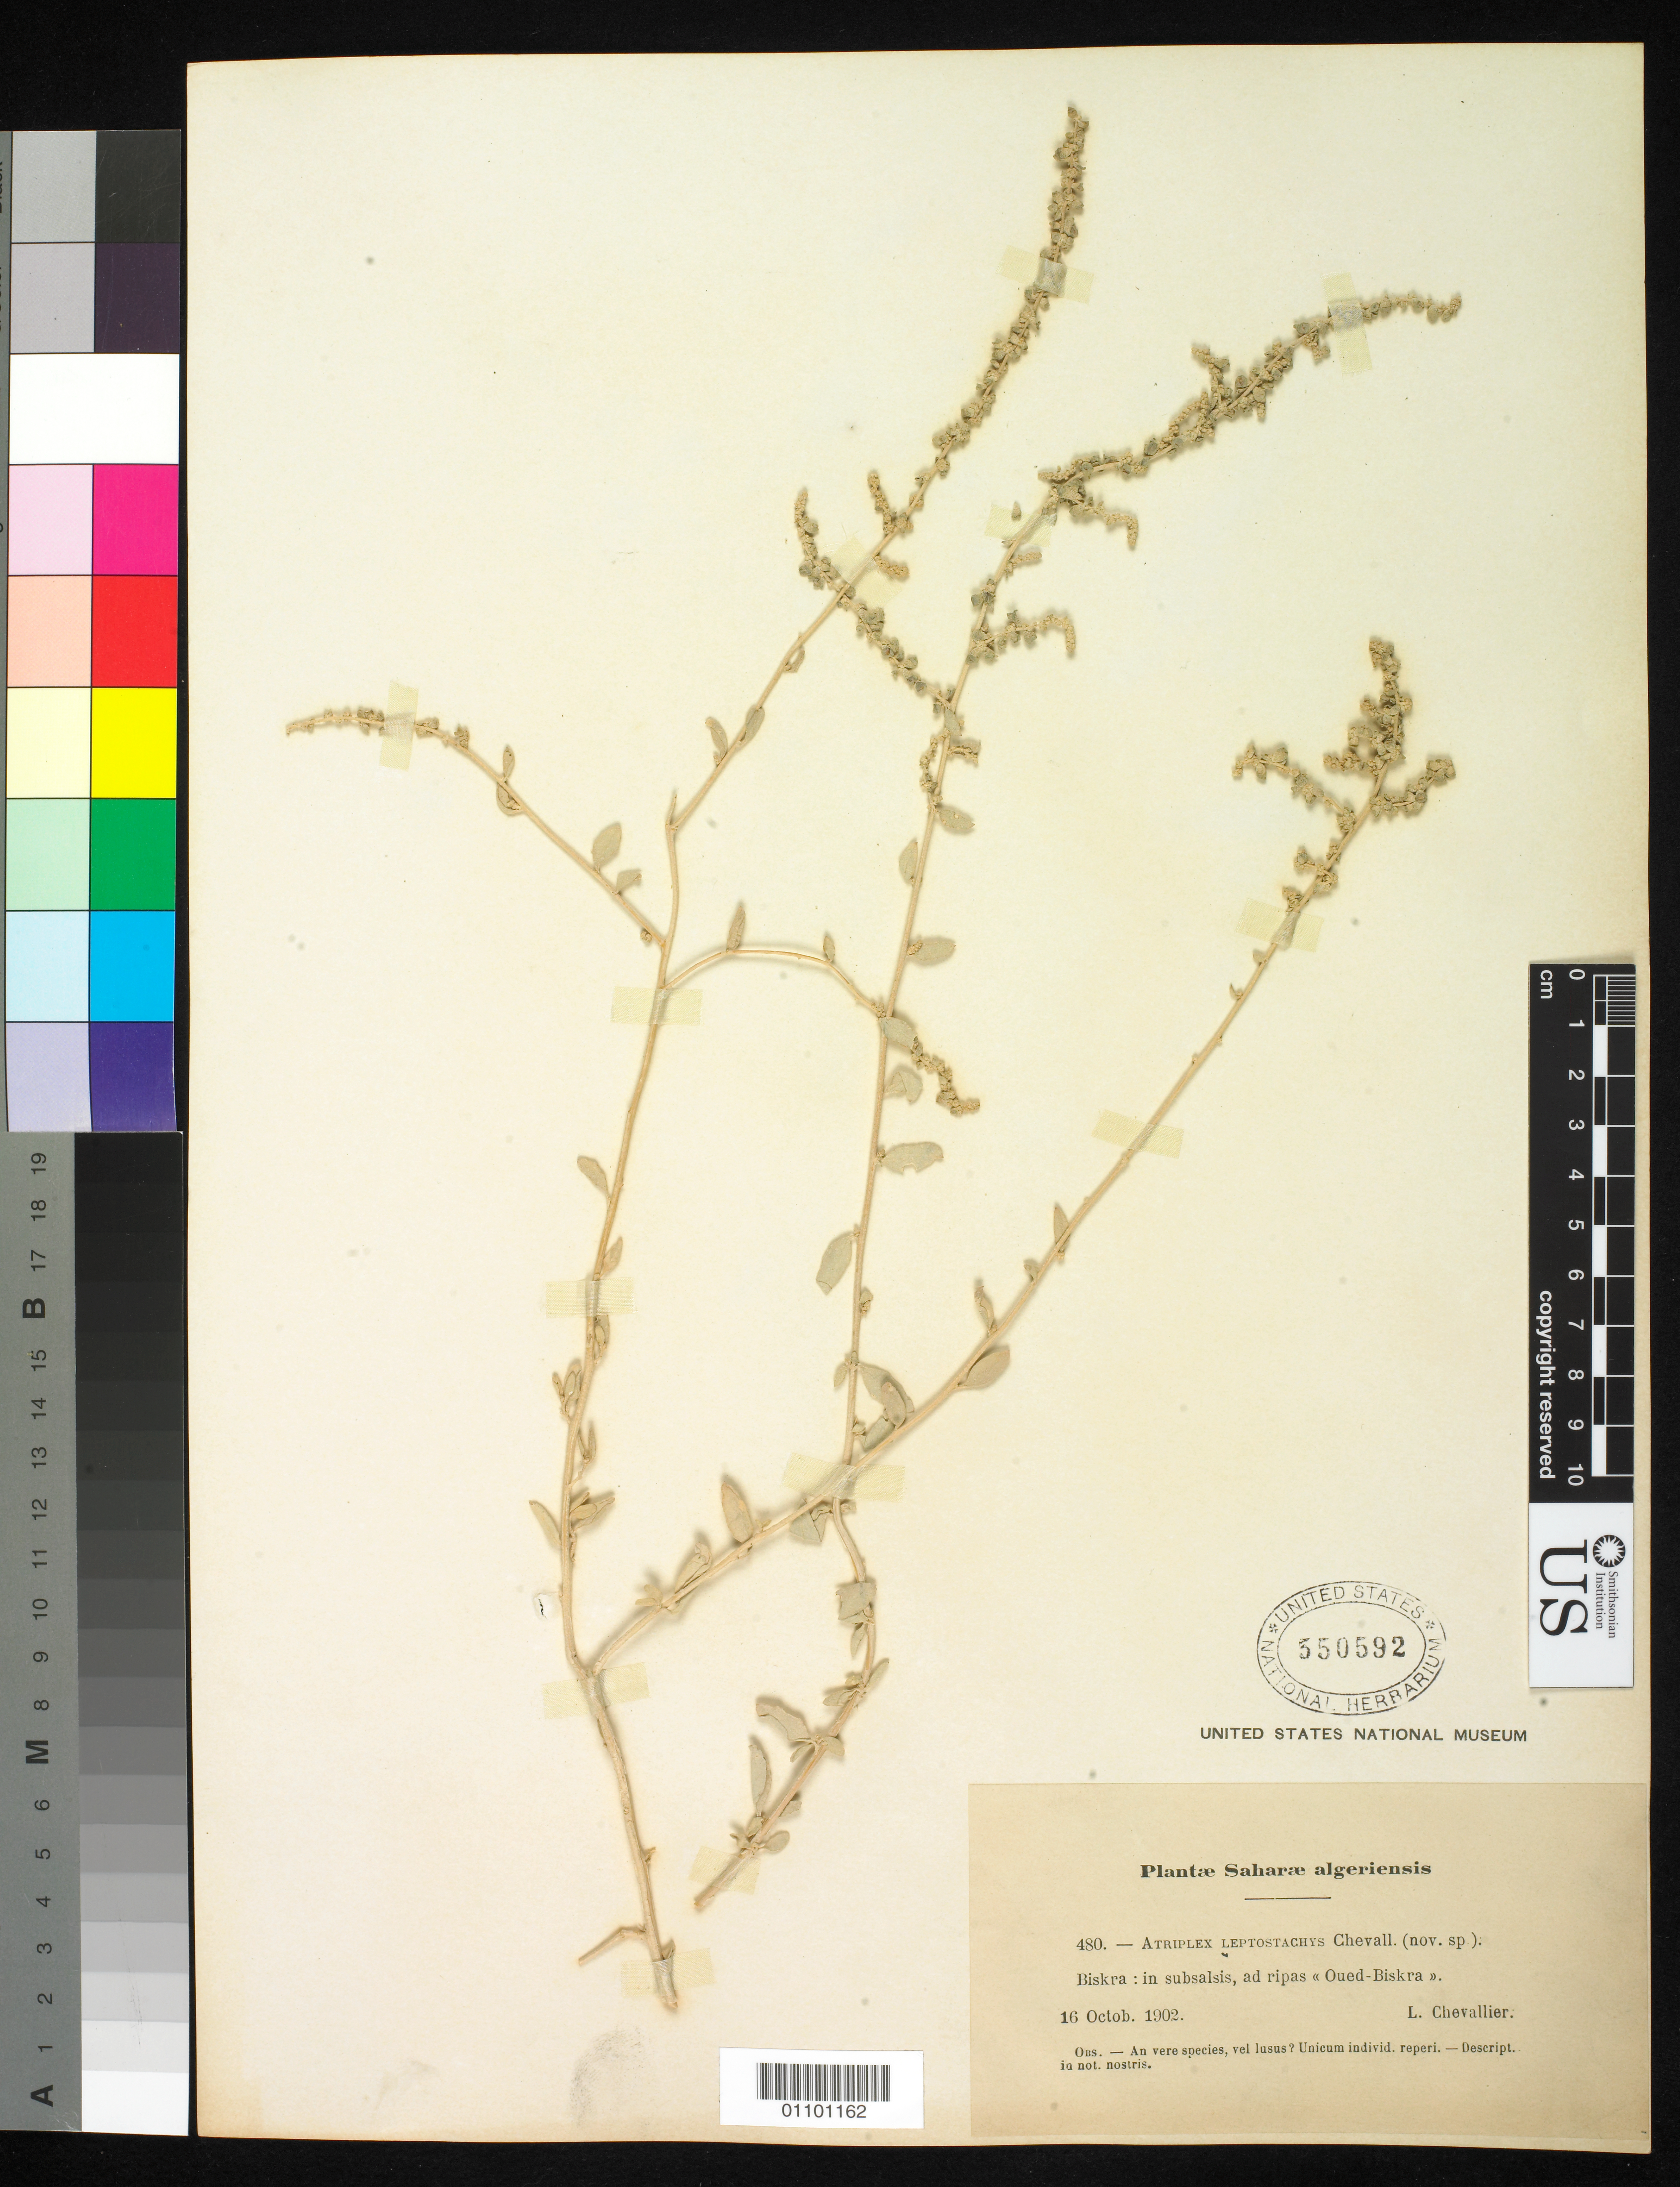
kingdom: Plantae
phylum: Tracheophyta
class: Magnoliopsida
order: Caryophyllales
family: Amaranthaceae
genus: Atriplex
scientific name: Atriplex leptostachys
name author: Chevall.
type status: Type Collection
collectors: L. Chevallier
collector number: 480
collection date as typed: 16 Oct 1902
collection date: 1902-10-16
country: Algeria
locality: Biskra: in subsalsis, ad ripas 'Oued Biskra'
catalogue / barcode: US 550592